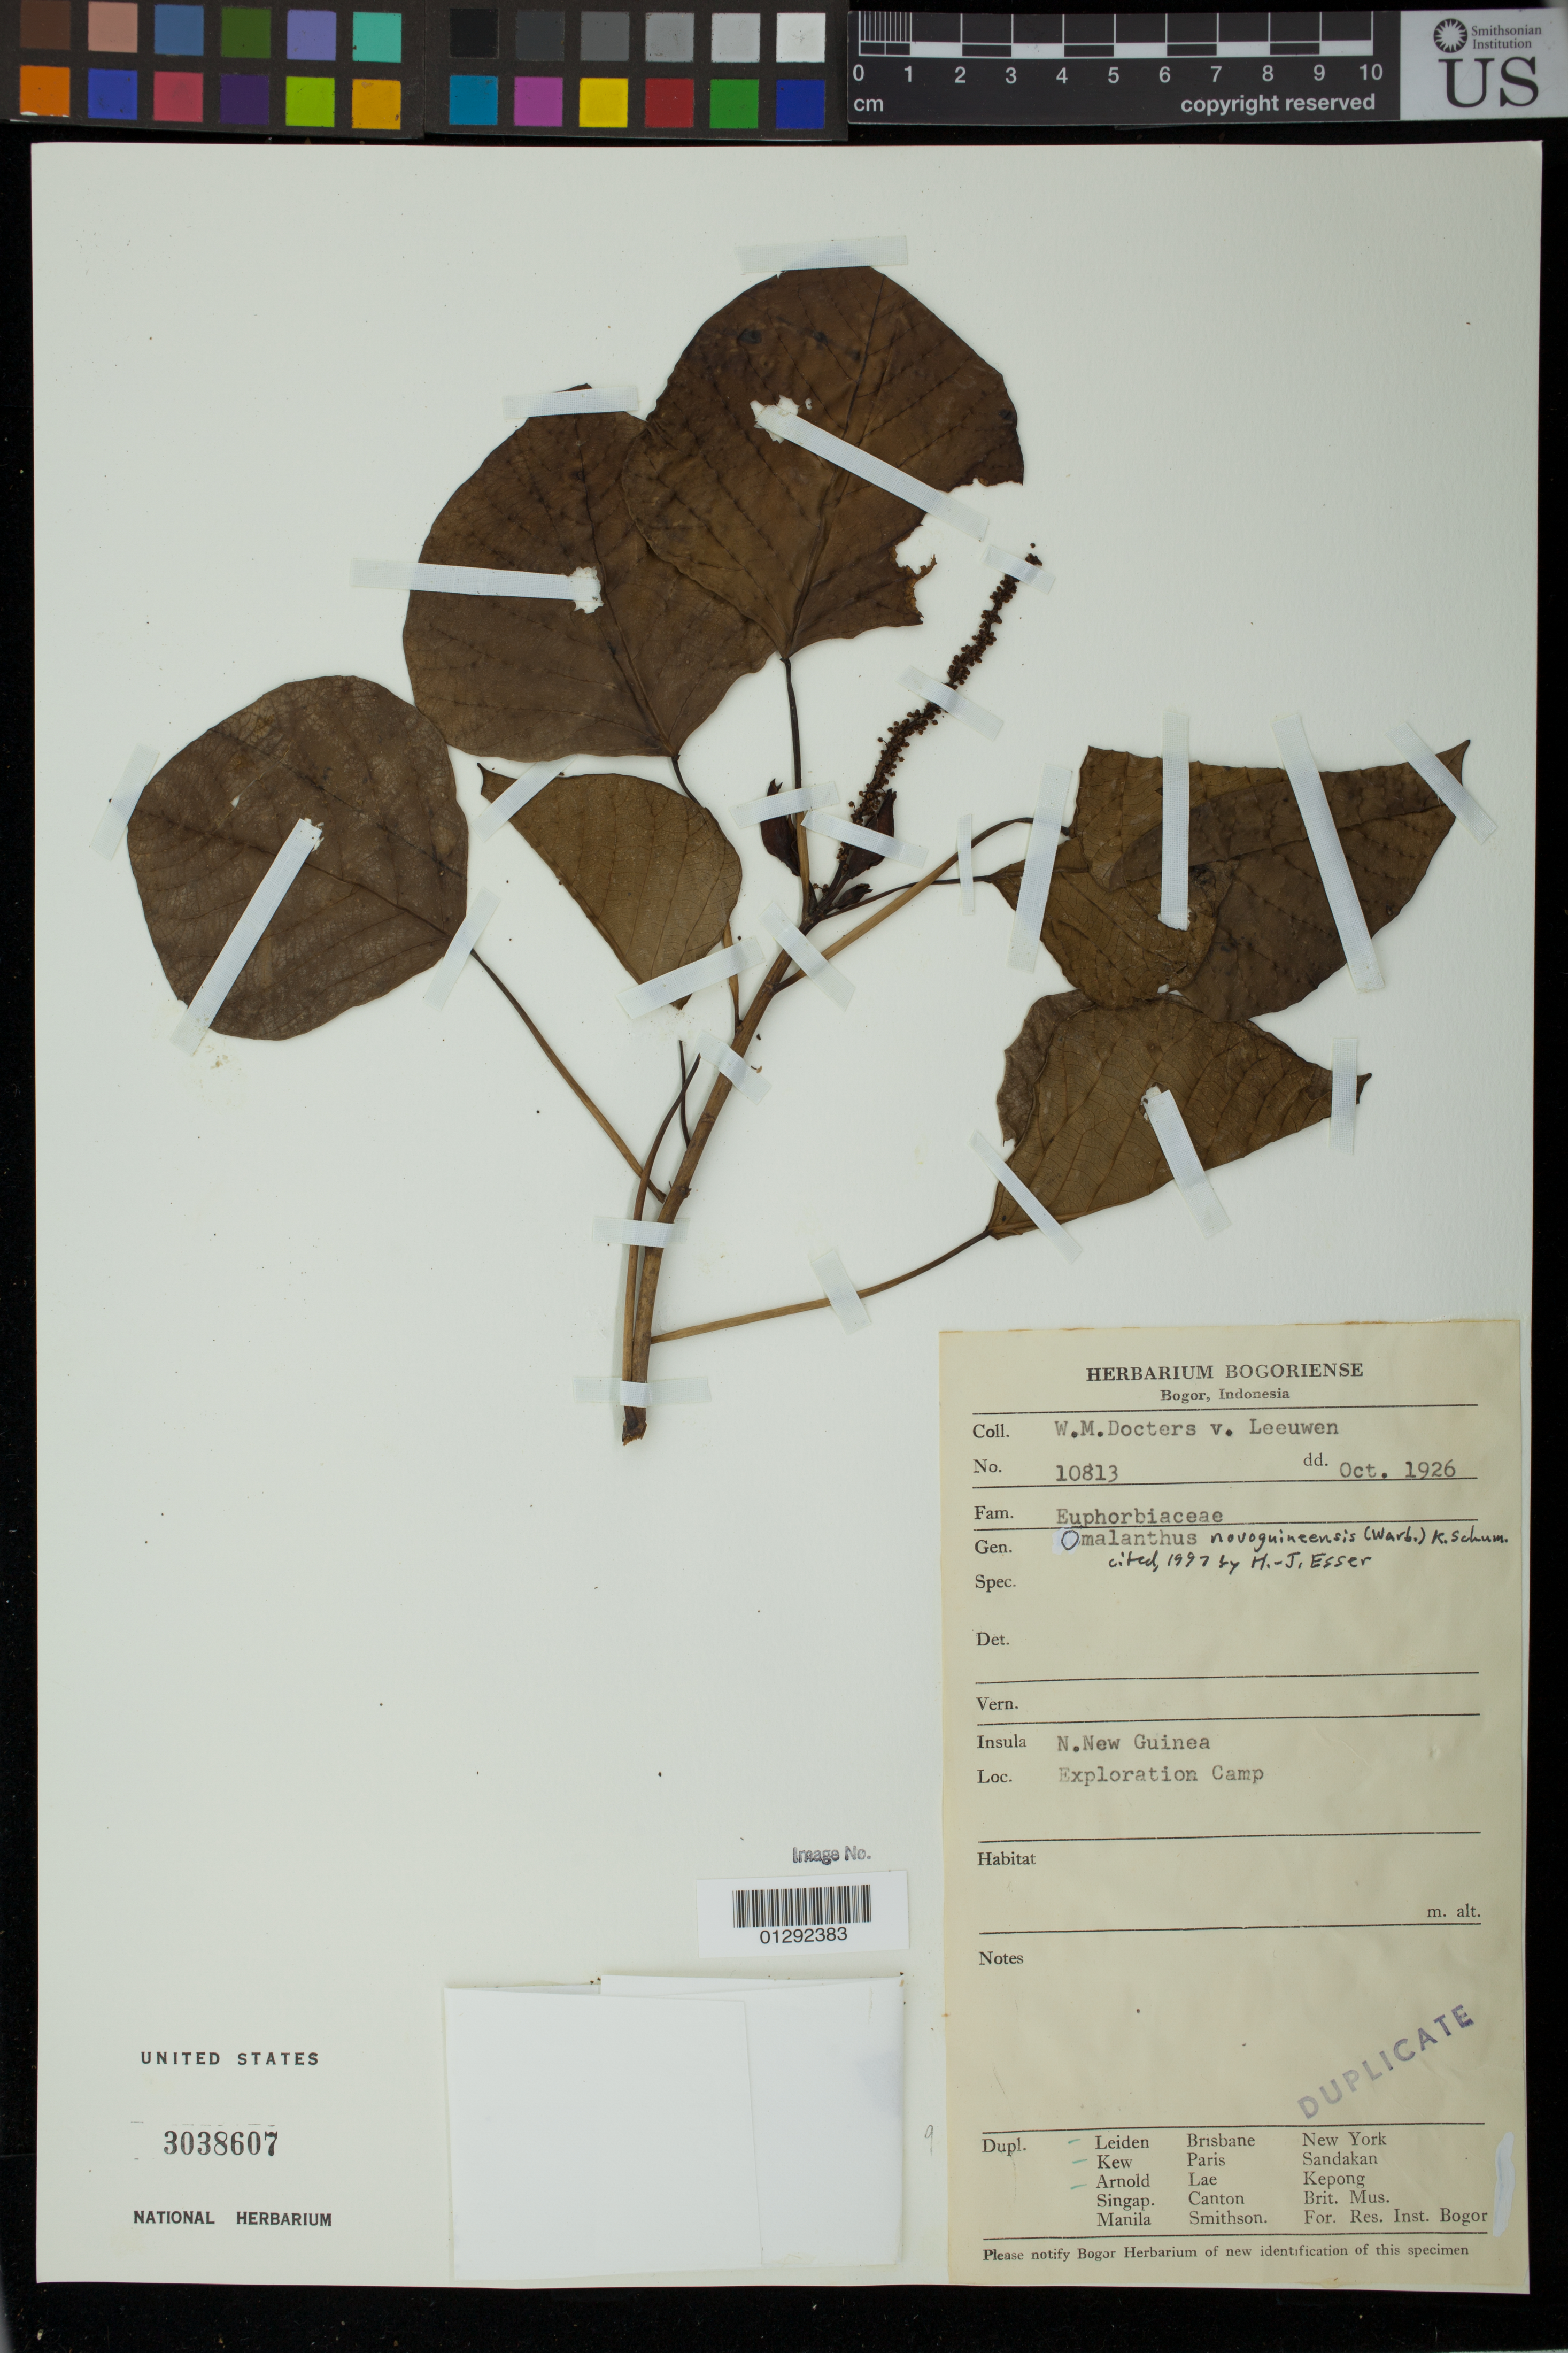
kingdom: Plantae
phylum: Tracheophyta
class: Magnoliopsida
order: Malpighiales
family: Euphorbiaceae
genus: Homalanthus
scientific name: Homalanthus novoguineensis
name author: (Warb.) K. Schum.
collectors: W. Docters van Leeuwen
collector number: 10813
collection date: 1926-10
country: Papua New Guinea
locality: N. New Guinea, Exploration Camp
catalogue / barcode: US 3038607